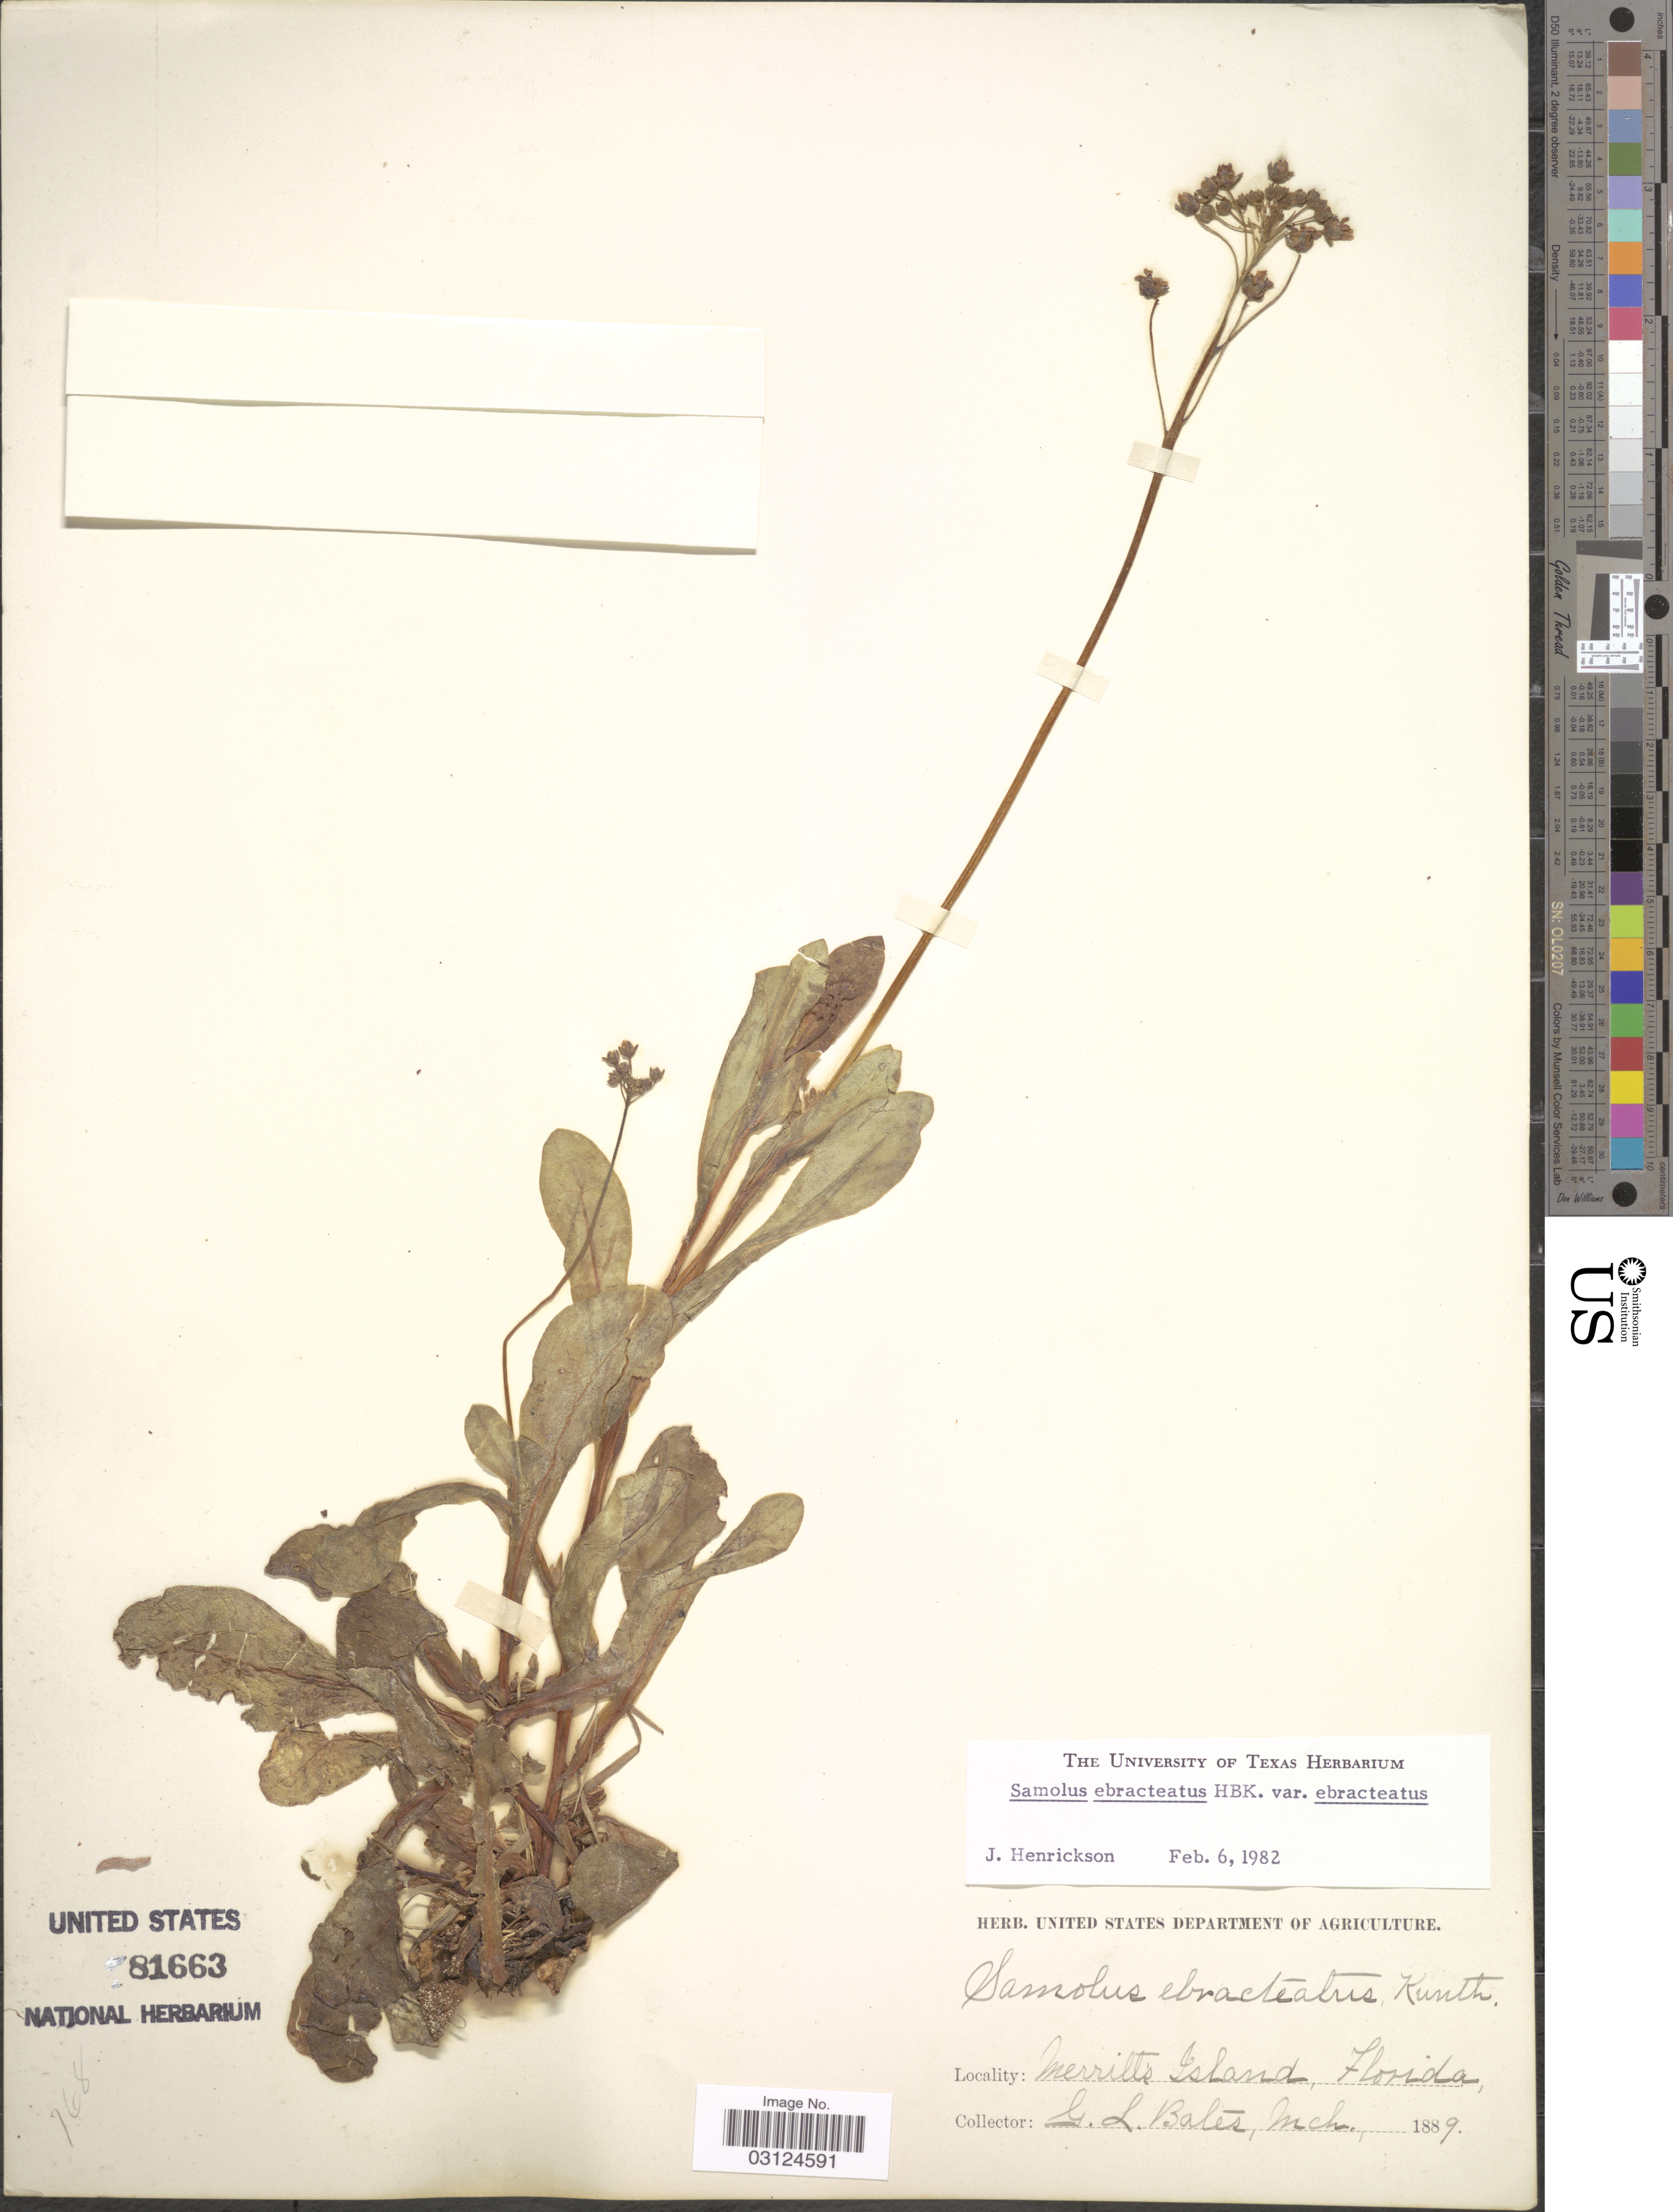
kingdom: Plantae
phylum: Tracheophyta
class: Magnoliopsida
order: Ericales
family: Primulaceae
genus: Samolus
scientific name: Samolus ebracteatus subsp. ebracteatus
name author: Kunth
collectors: G. Bates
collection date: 1889-03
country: United States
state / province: Florida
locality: Merritt's Island.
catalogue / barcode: US 81663